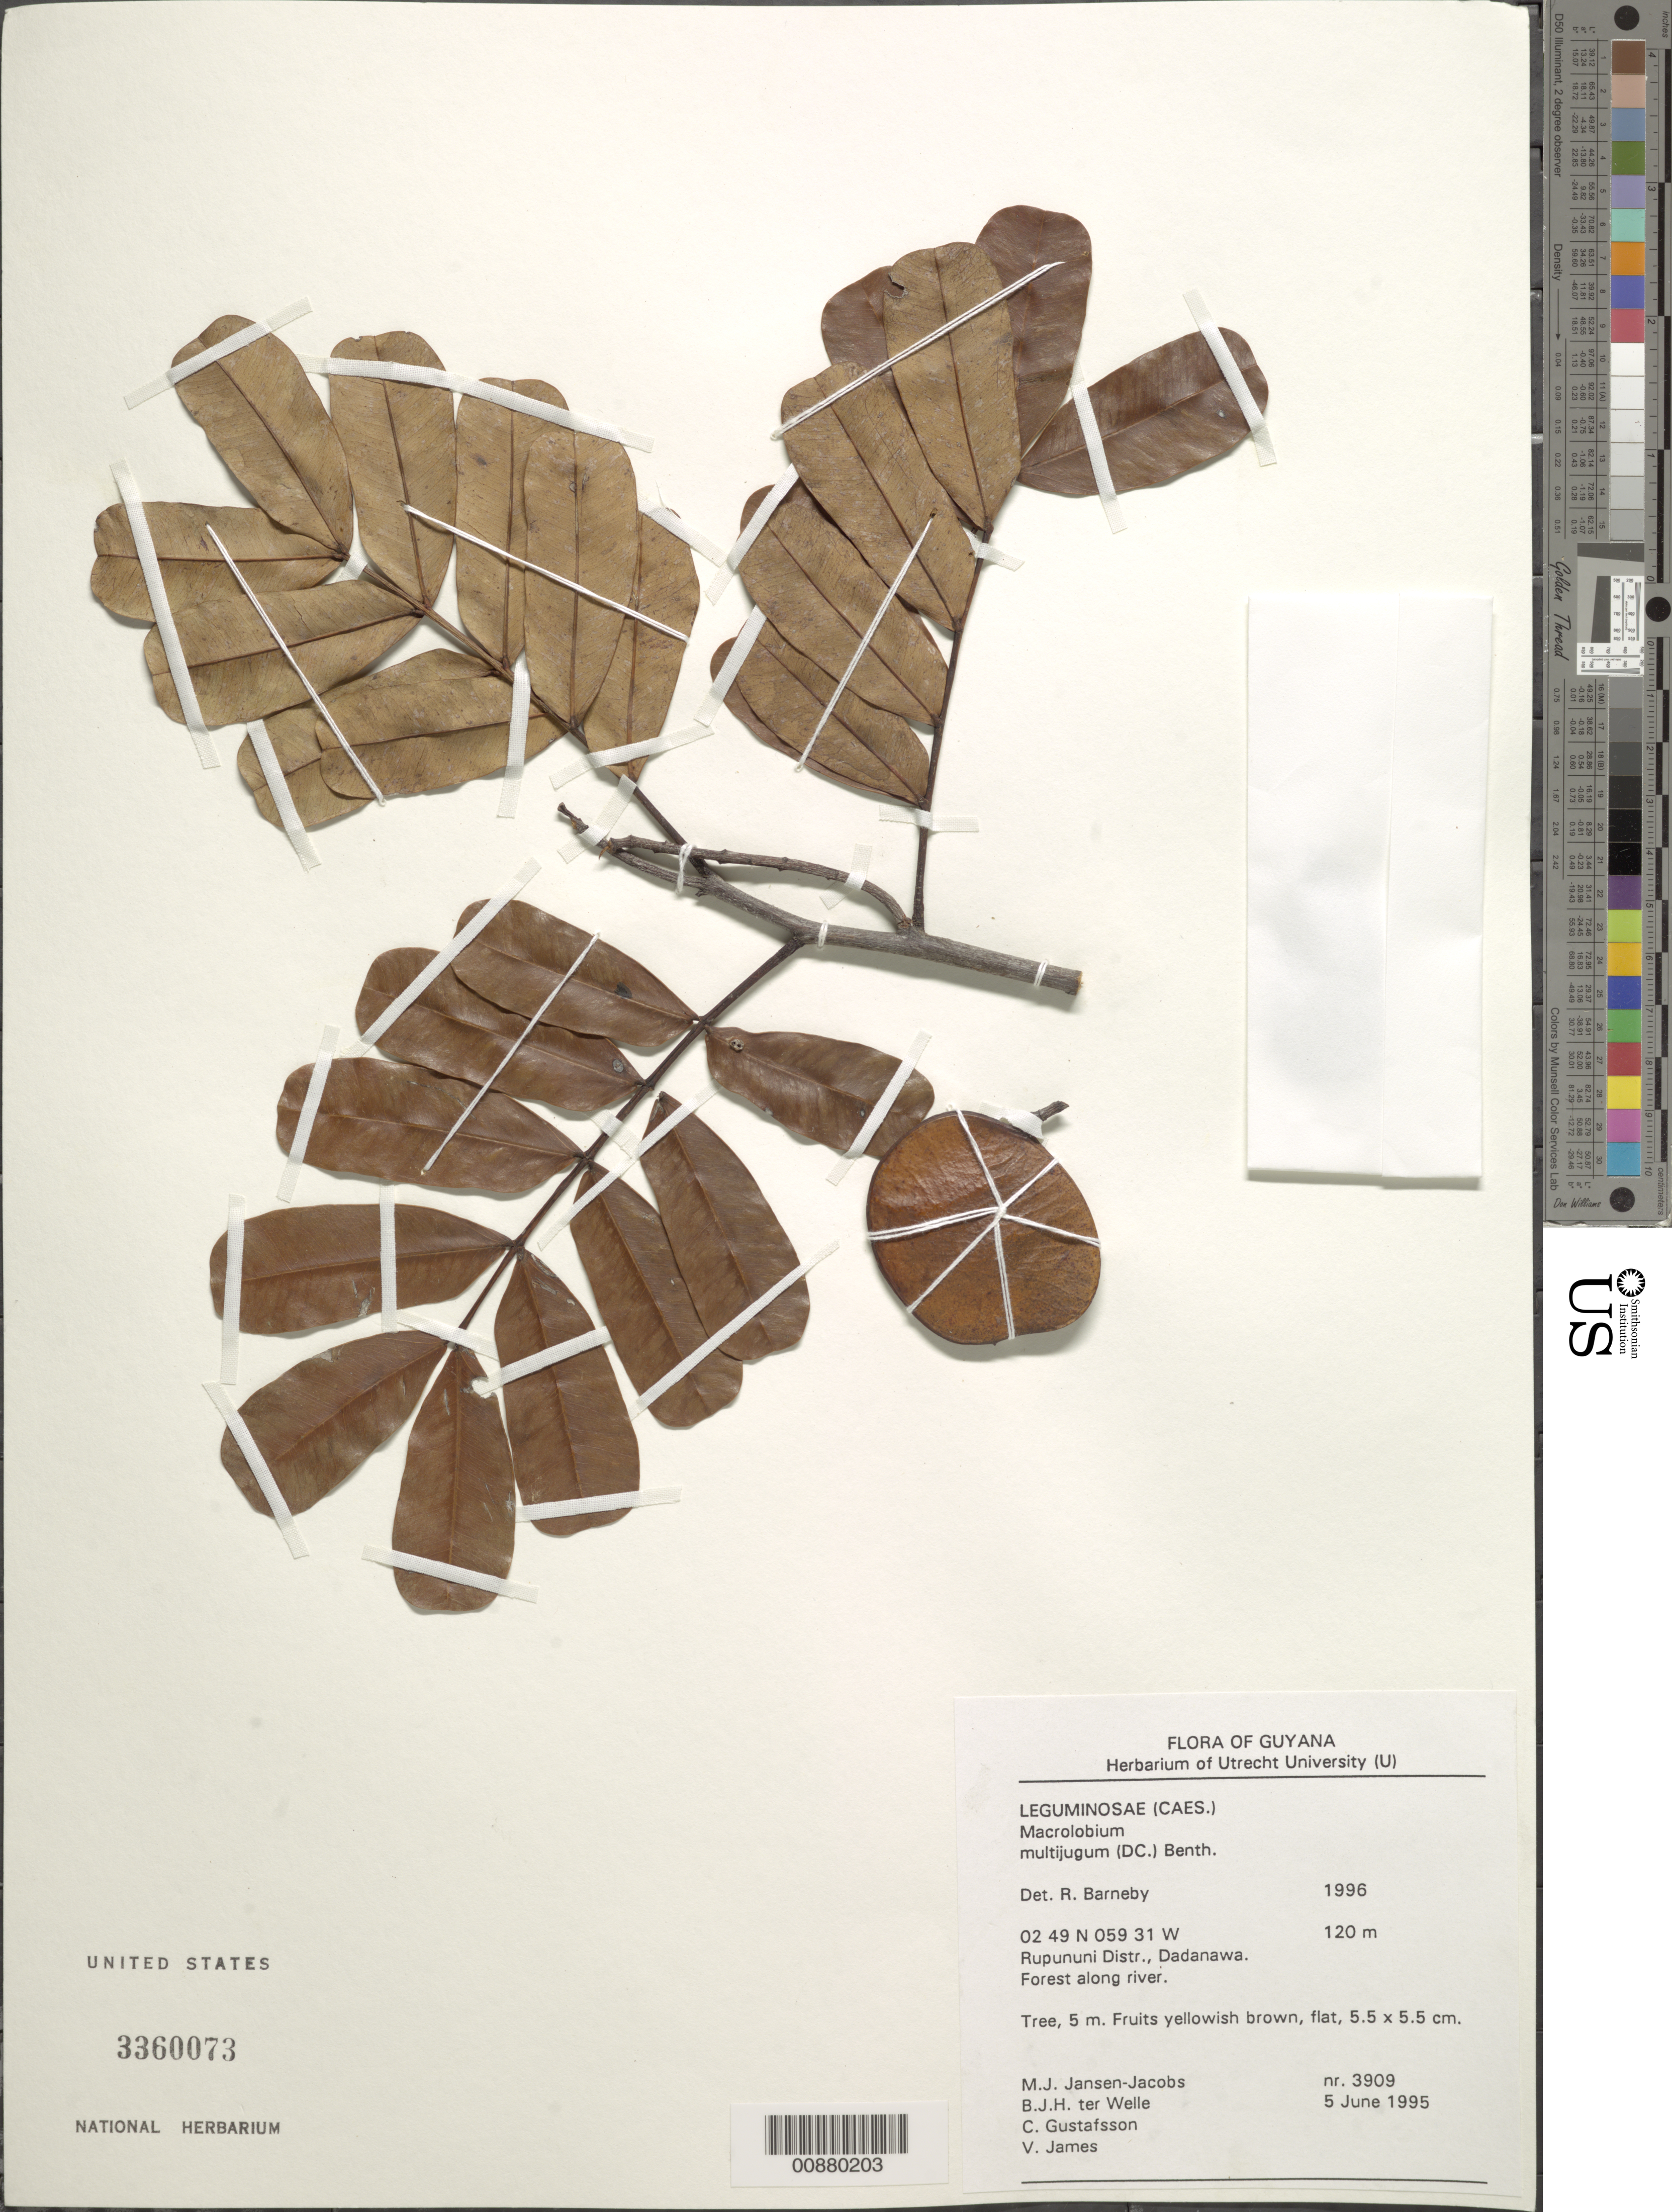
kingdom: Plantae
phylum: Tracheophyta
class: Magnoliopsida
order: Fabales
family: Fabaceae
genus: Macrolobium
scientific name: Macrolobium multijugum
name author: (DC.) Benth.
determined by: Barneby, Rupert C., (NY)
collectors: M. J. Jansen-Jacobs, B. Welle, C. G. Gustafsson & V. James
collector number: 3909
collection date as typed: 5-Jun-95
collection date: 1995-06-05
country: Guyana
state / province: U. Takutu-U. Essequibo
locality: Dadanawa, Rupununi River, Rupununi District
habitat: Forest along river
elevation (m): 120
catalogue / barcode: US 3360073